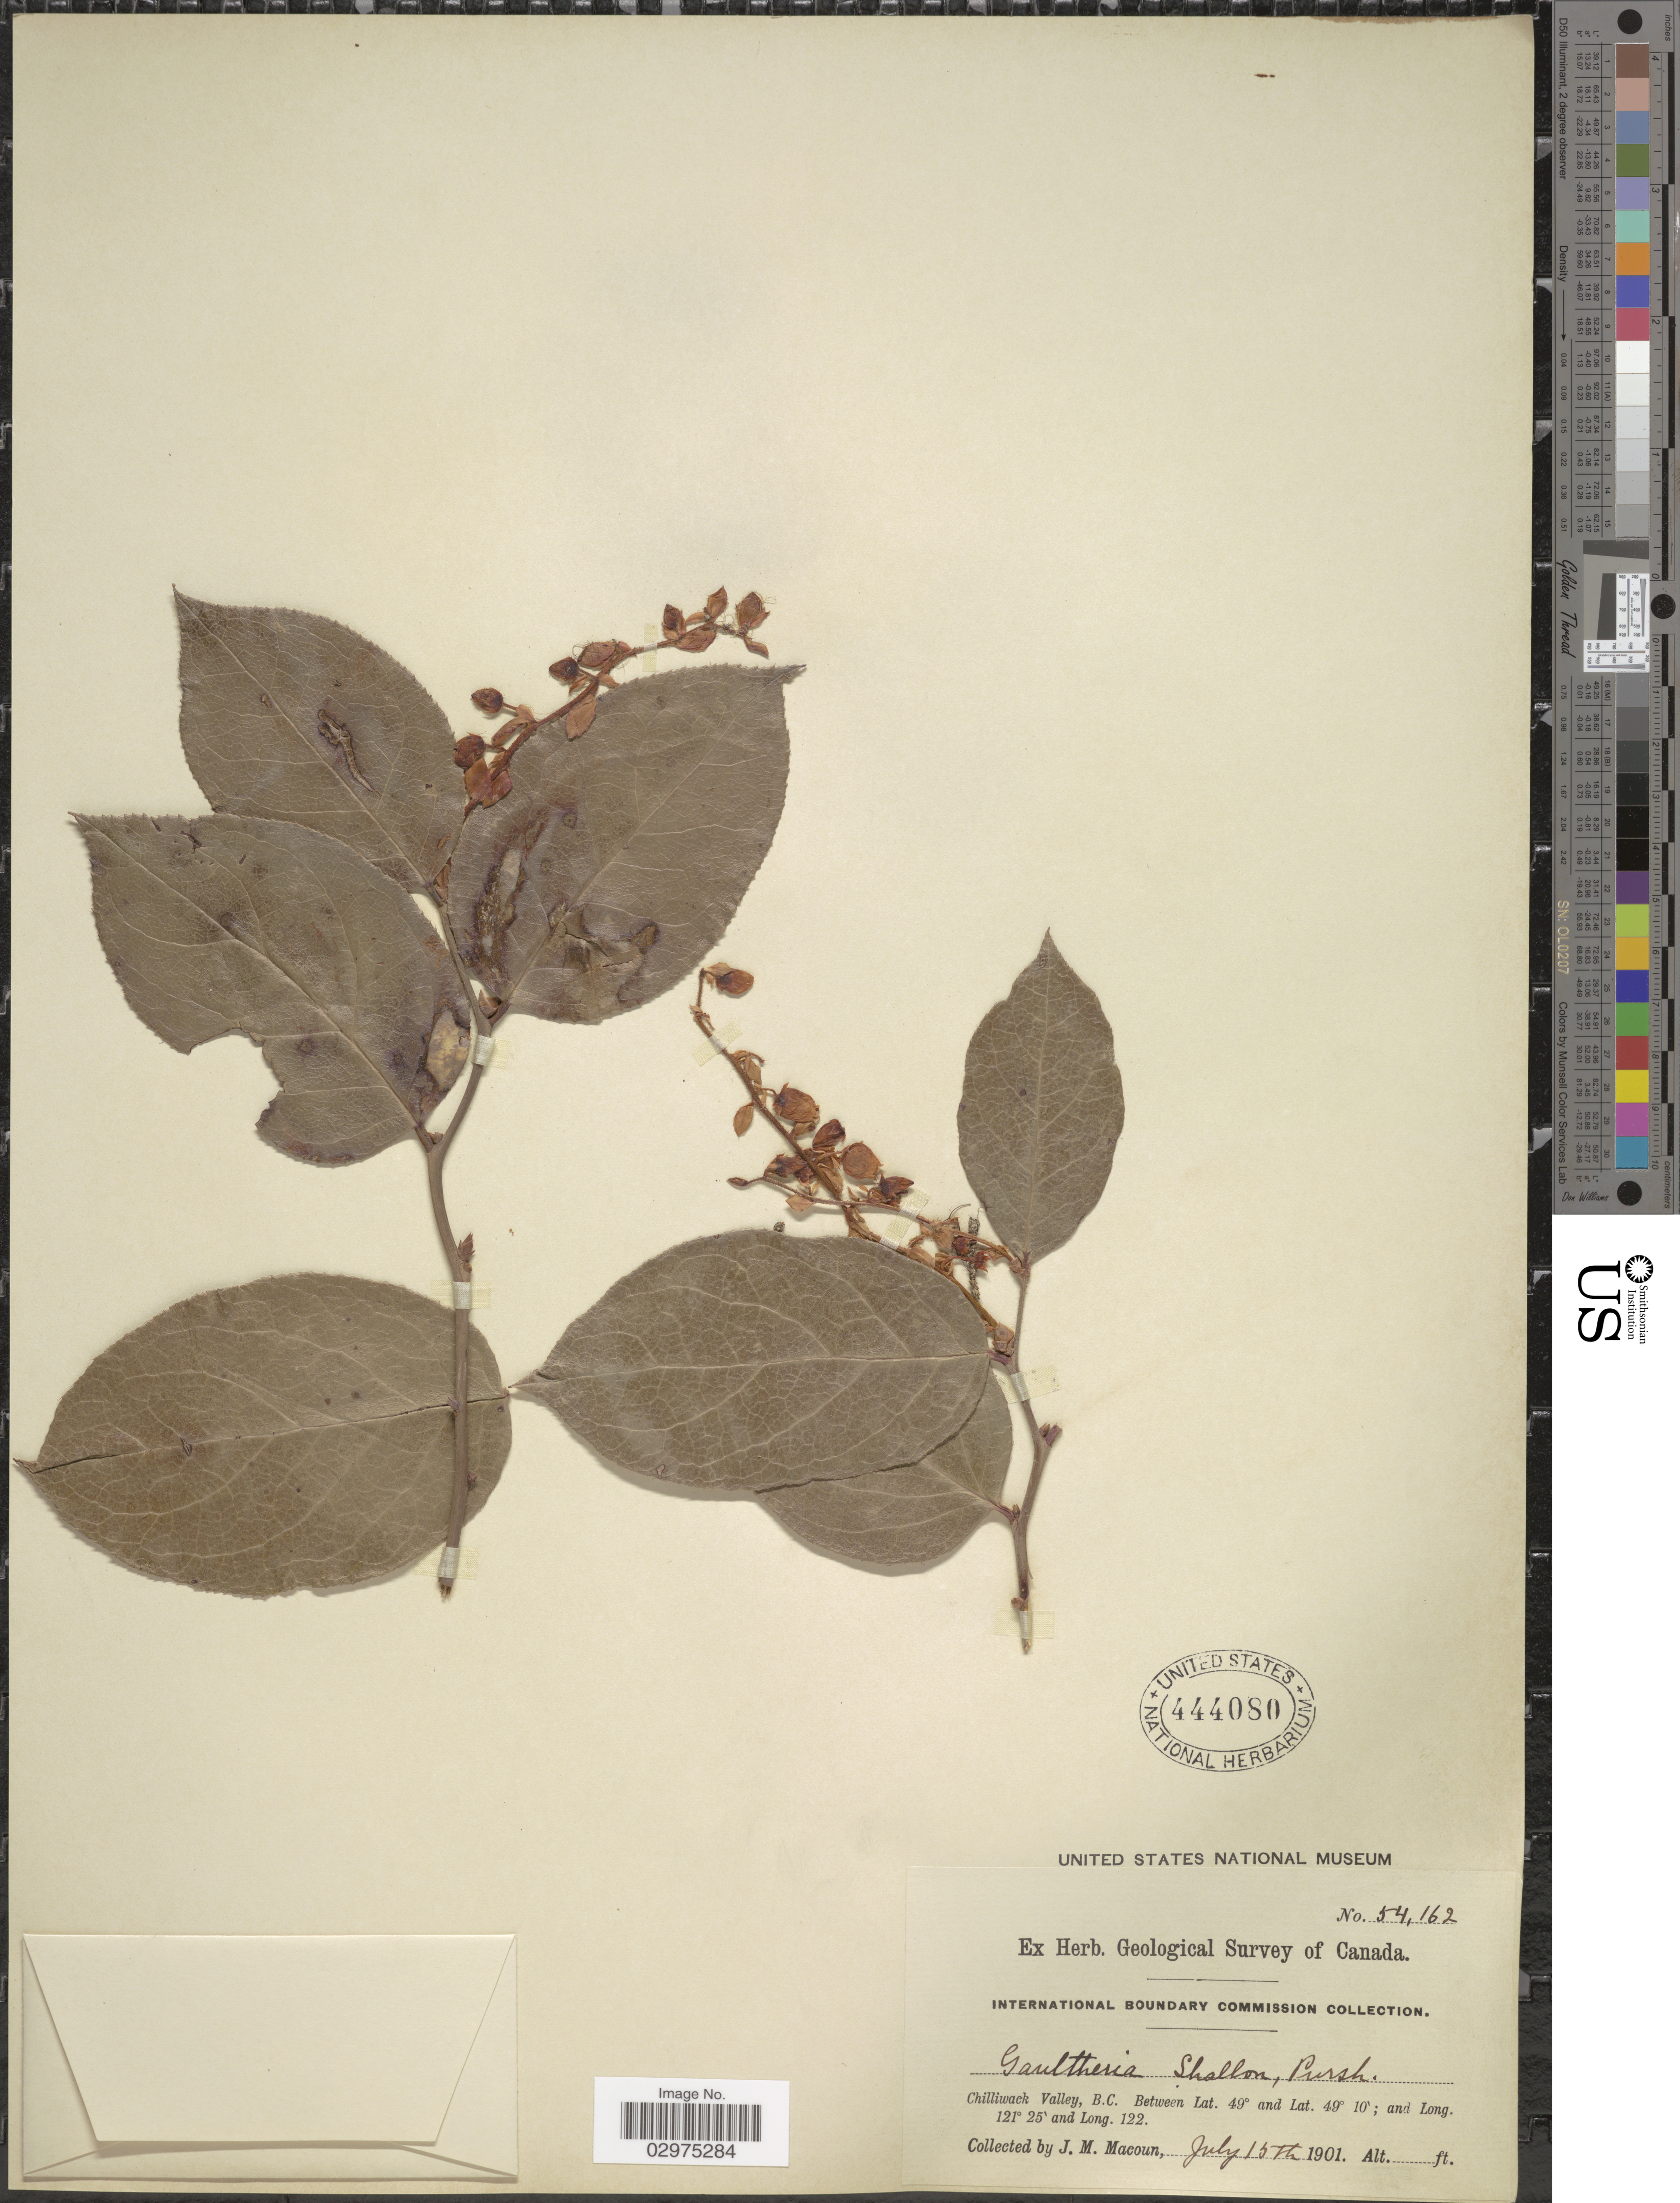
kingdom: Plantae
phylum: Tracheophyta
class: Magnoliopsida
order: Ericales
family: Ericaceae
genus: Gaultheria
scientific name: Gaultheria shallon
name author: Pursh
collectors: J. M. Macoun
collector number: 54162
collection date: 1901-07-15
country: Canada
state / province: British Columbia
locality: Chilliwack Valley, B.C.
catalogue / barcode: US 444080